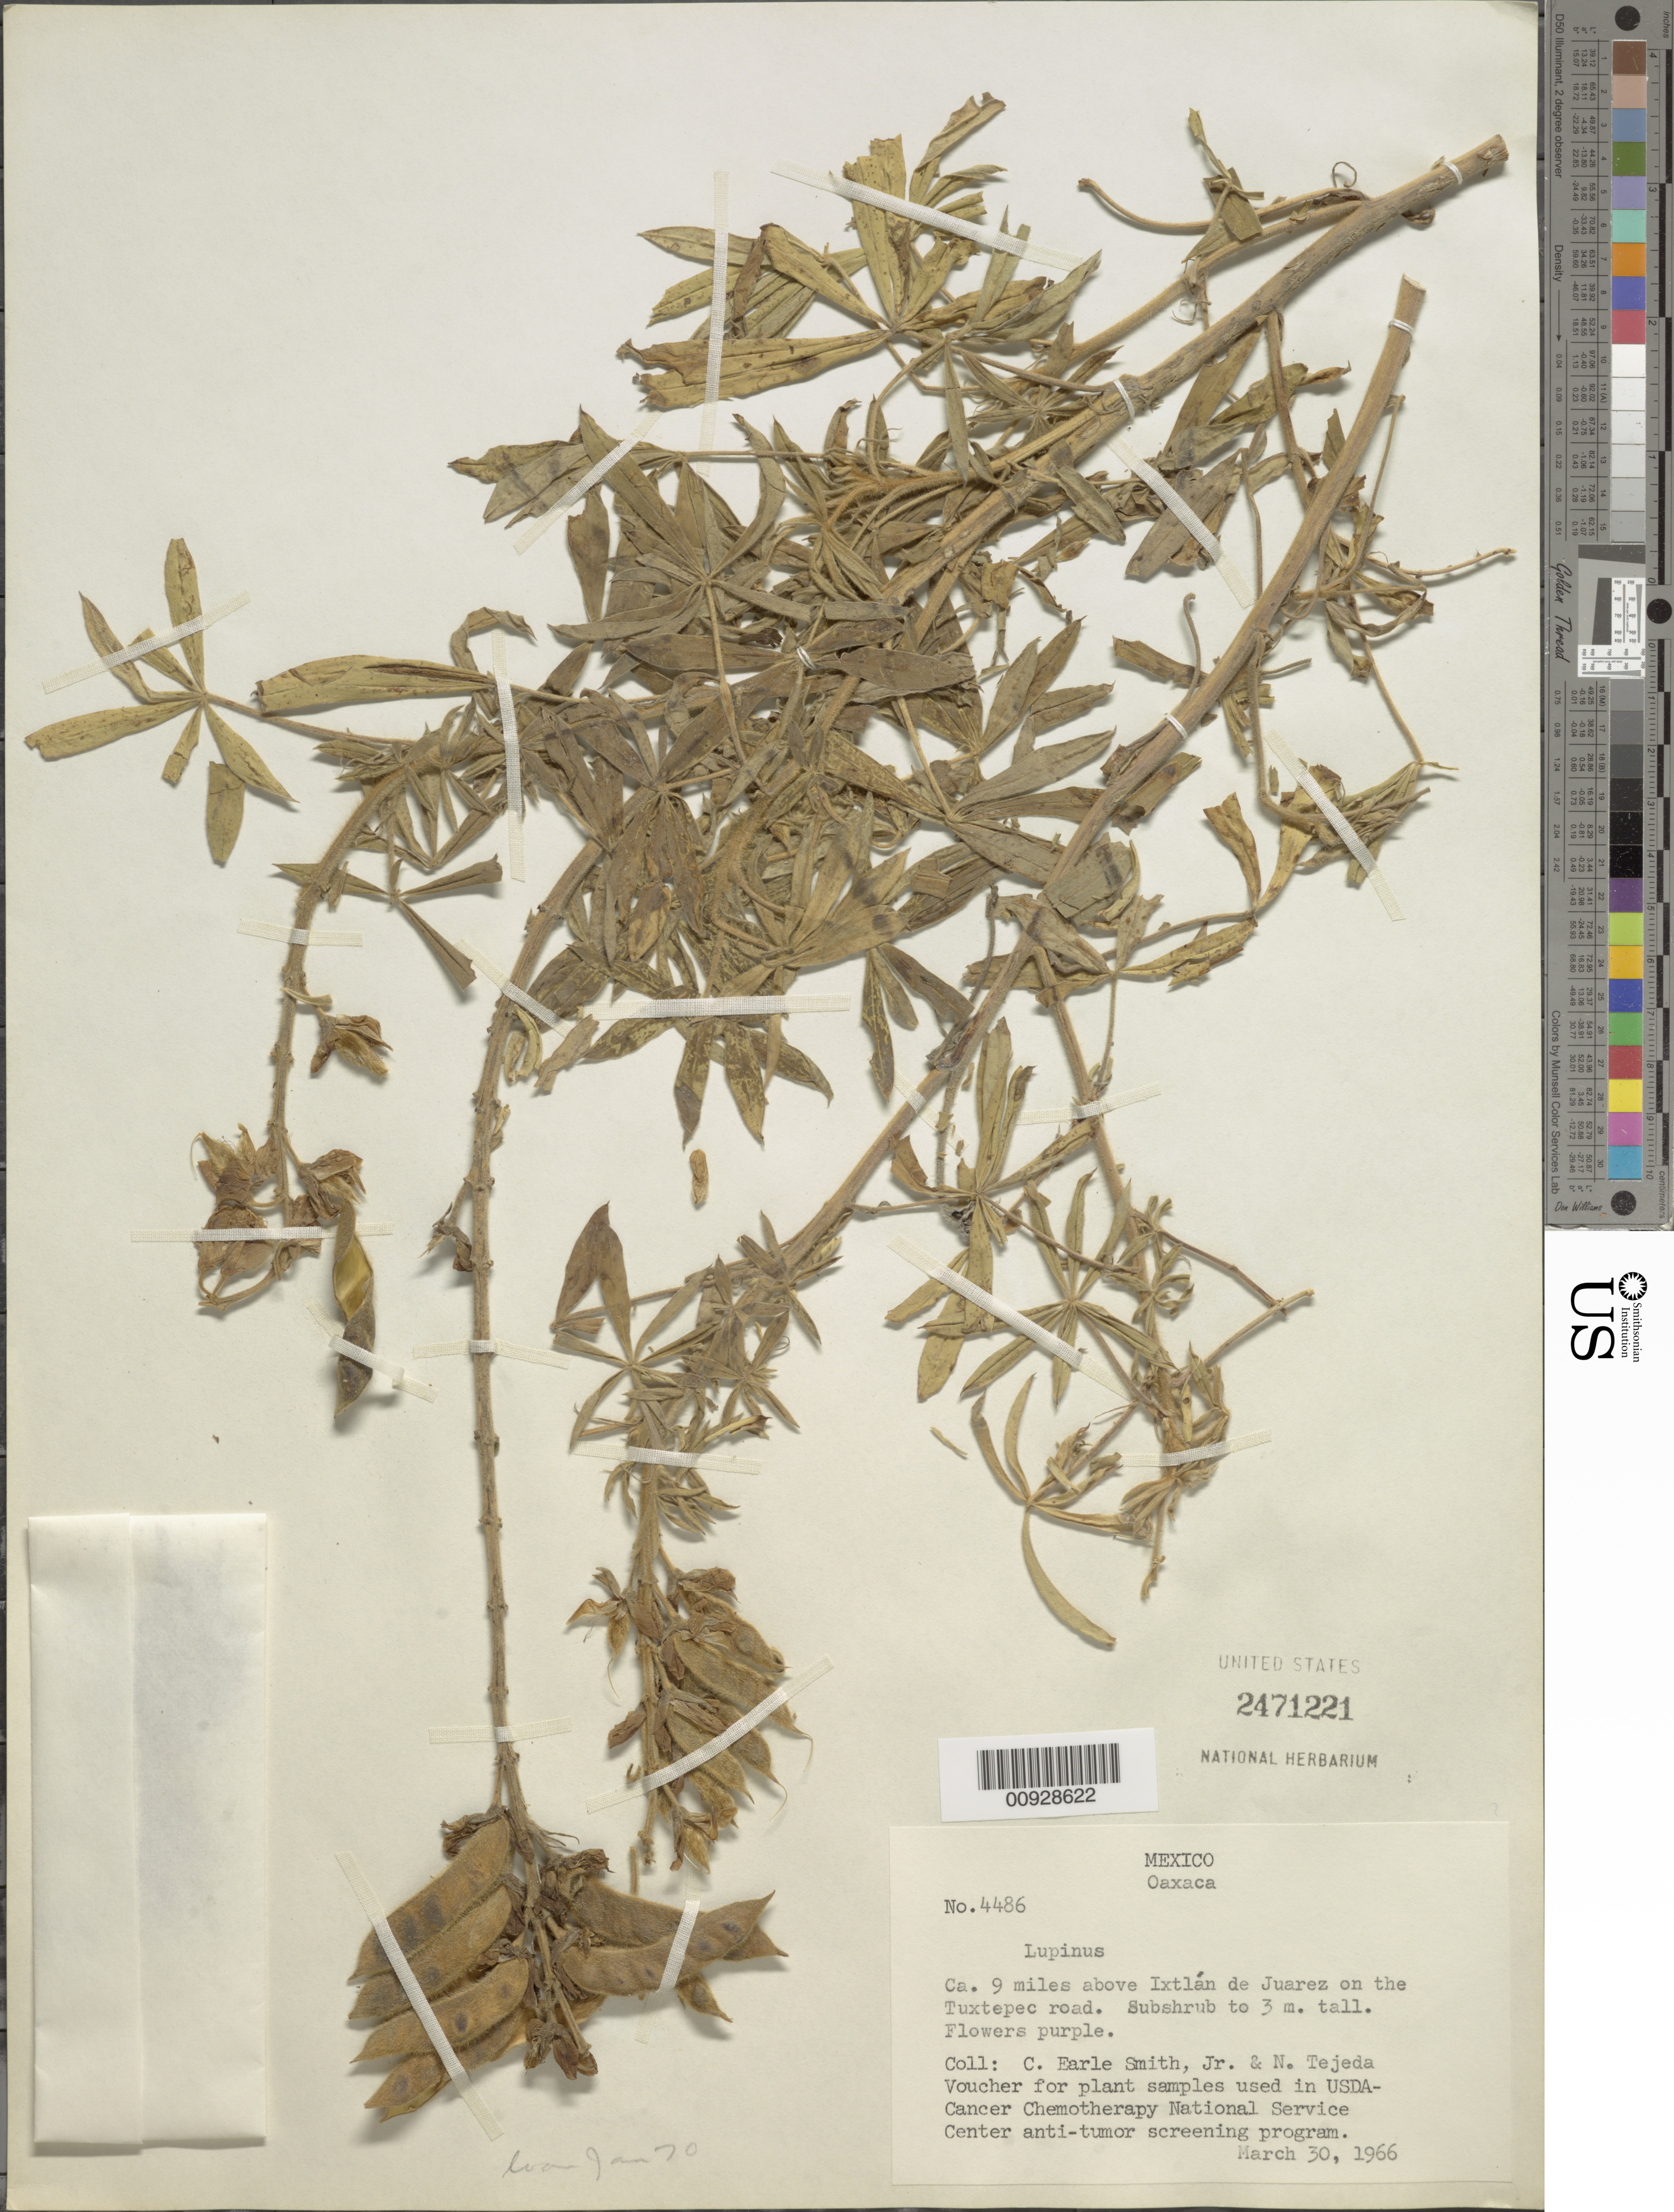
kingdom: Plantae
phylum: Tracheophyta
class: Magnoliopsida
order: Fabales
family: Fabaceae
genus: Lupinus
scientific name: Lupinus sp.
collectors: C. E. Smith Jr. & N. Tejeda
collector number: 4486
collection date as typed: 30 Mar 1966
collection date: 1966-03-30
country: Mexico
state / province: Oaxaca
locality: Ca. 9 miles above Ixtlán de Juárez on the Tuxtepec road.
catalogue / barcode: US 2471221